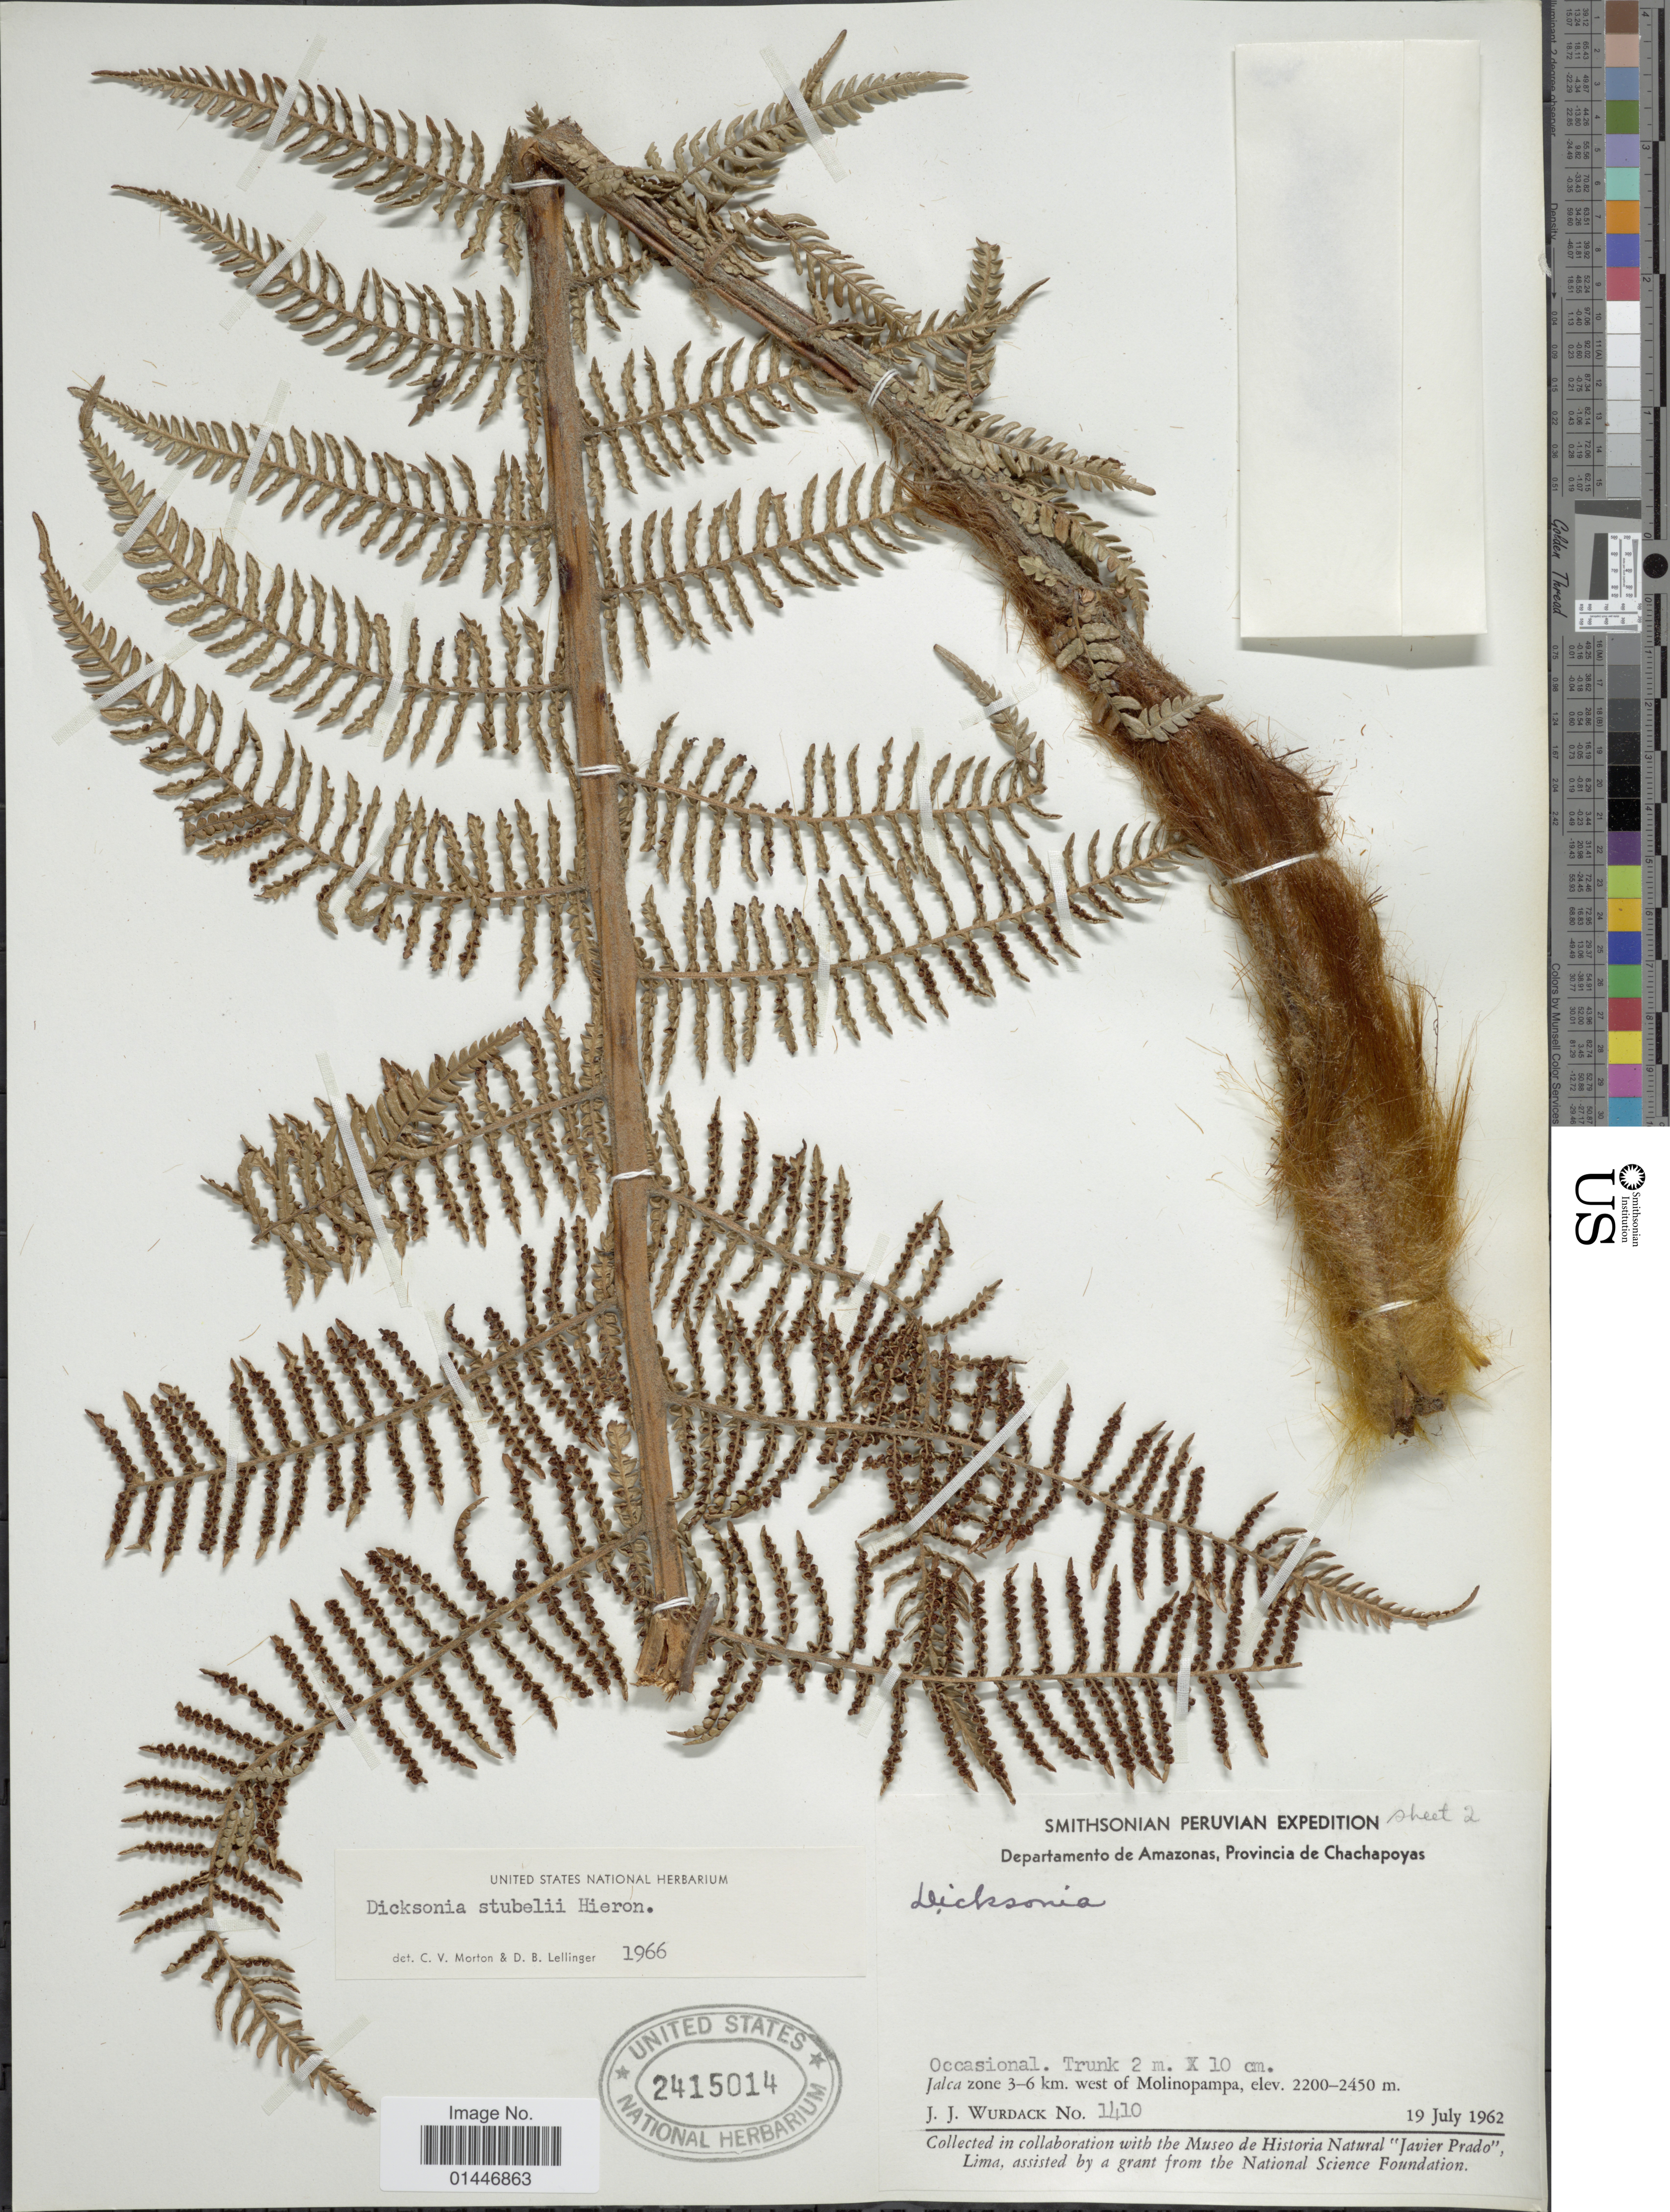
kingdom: Plantae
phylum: Tracheophyta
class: Polypodiopsida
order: Cyatheales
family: Dicksoniaceae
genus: Dicksonia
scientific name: Dicksonia stuebelii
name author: Hieron.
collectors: J. J. Wurdack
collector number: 1410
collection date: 1962-07-19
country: Peru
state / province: Amazonas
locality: Provincia de Chachapoyas, Jalca zone 3-6 km west of Molinopampa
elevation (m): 2200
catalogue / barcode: US 2415014